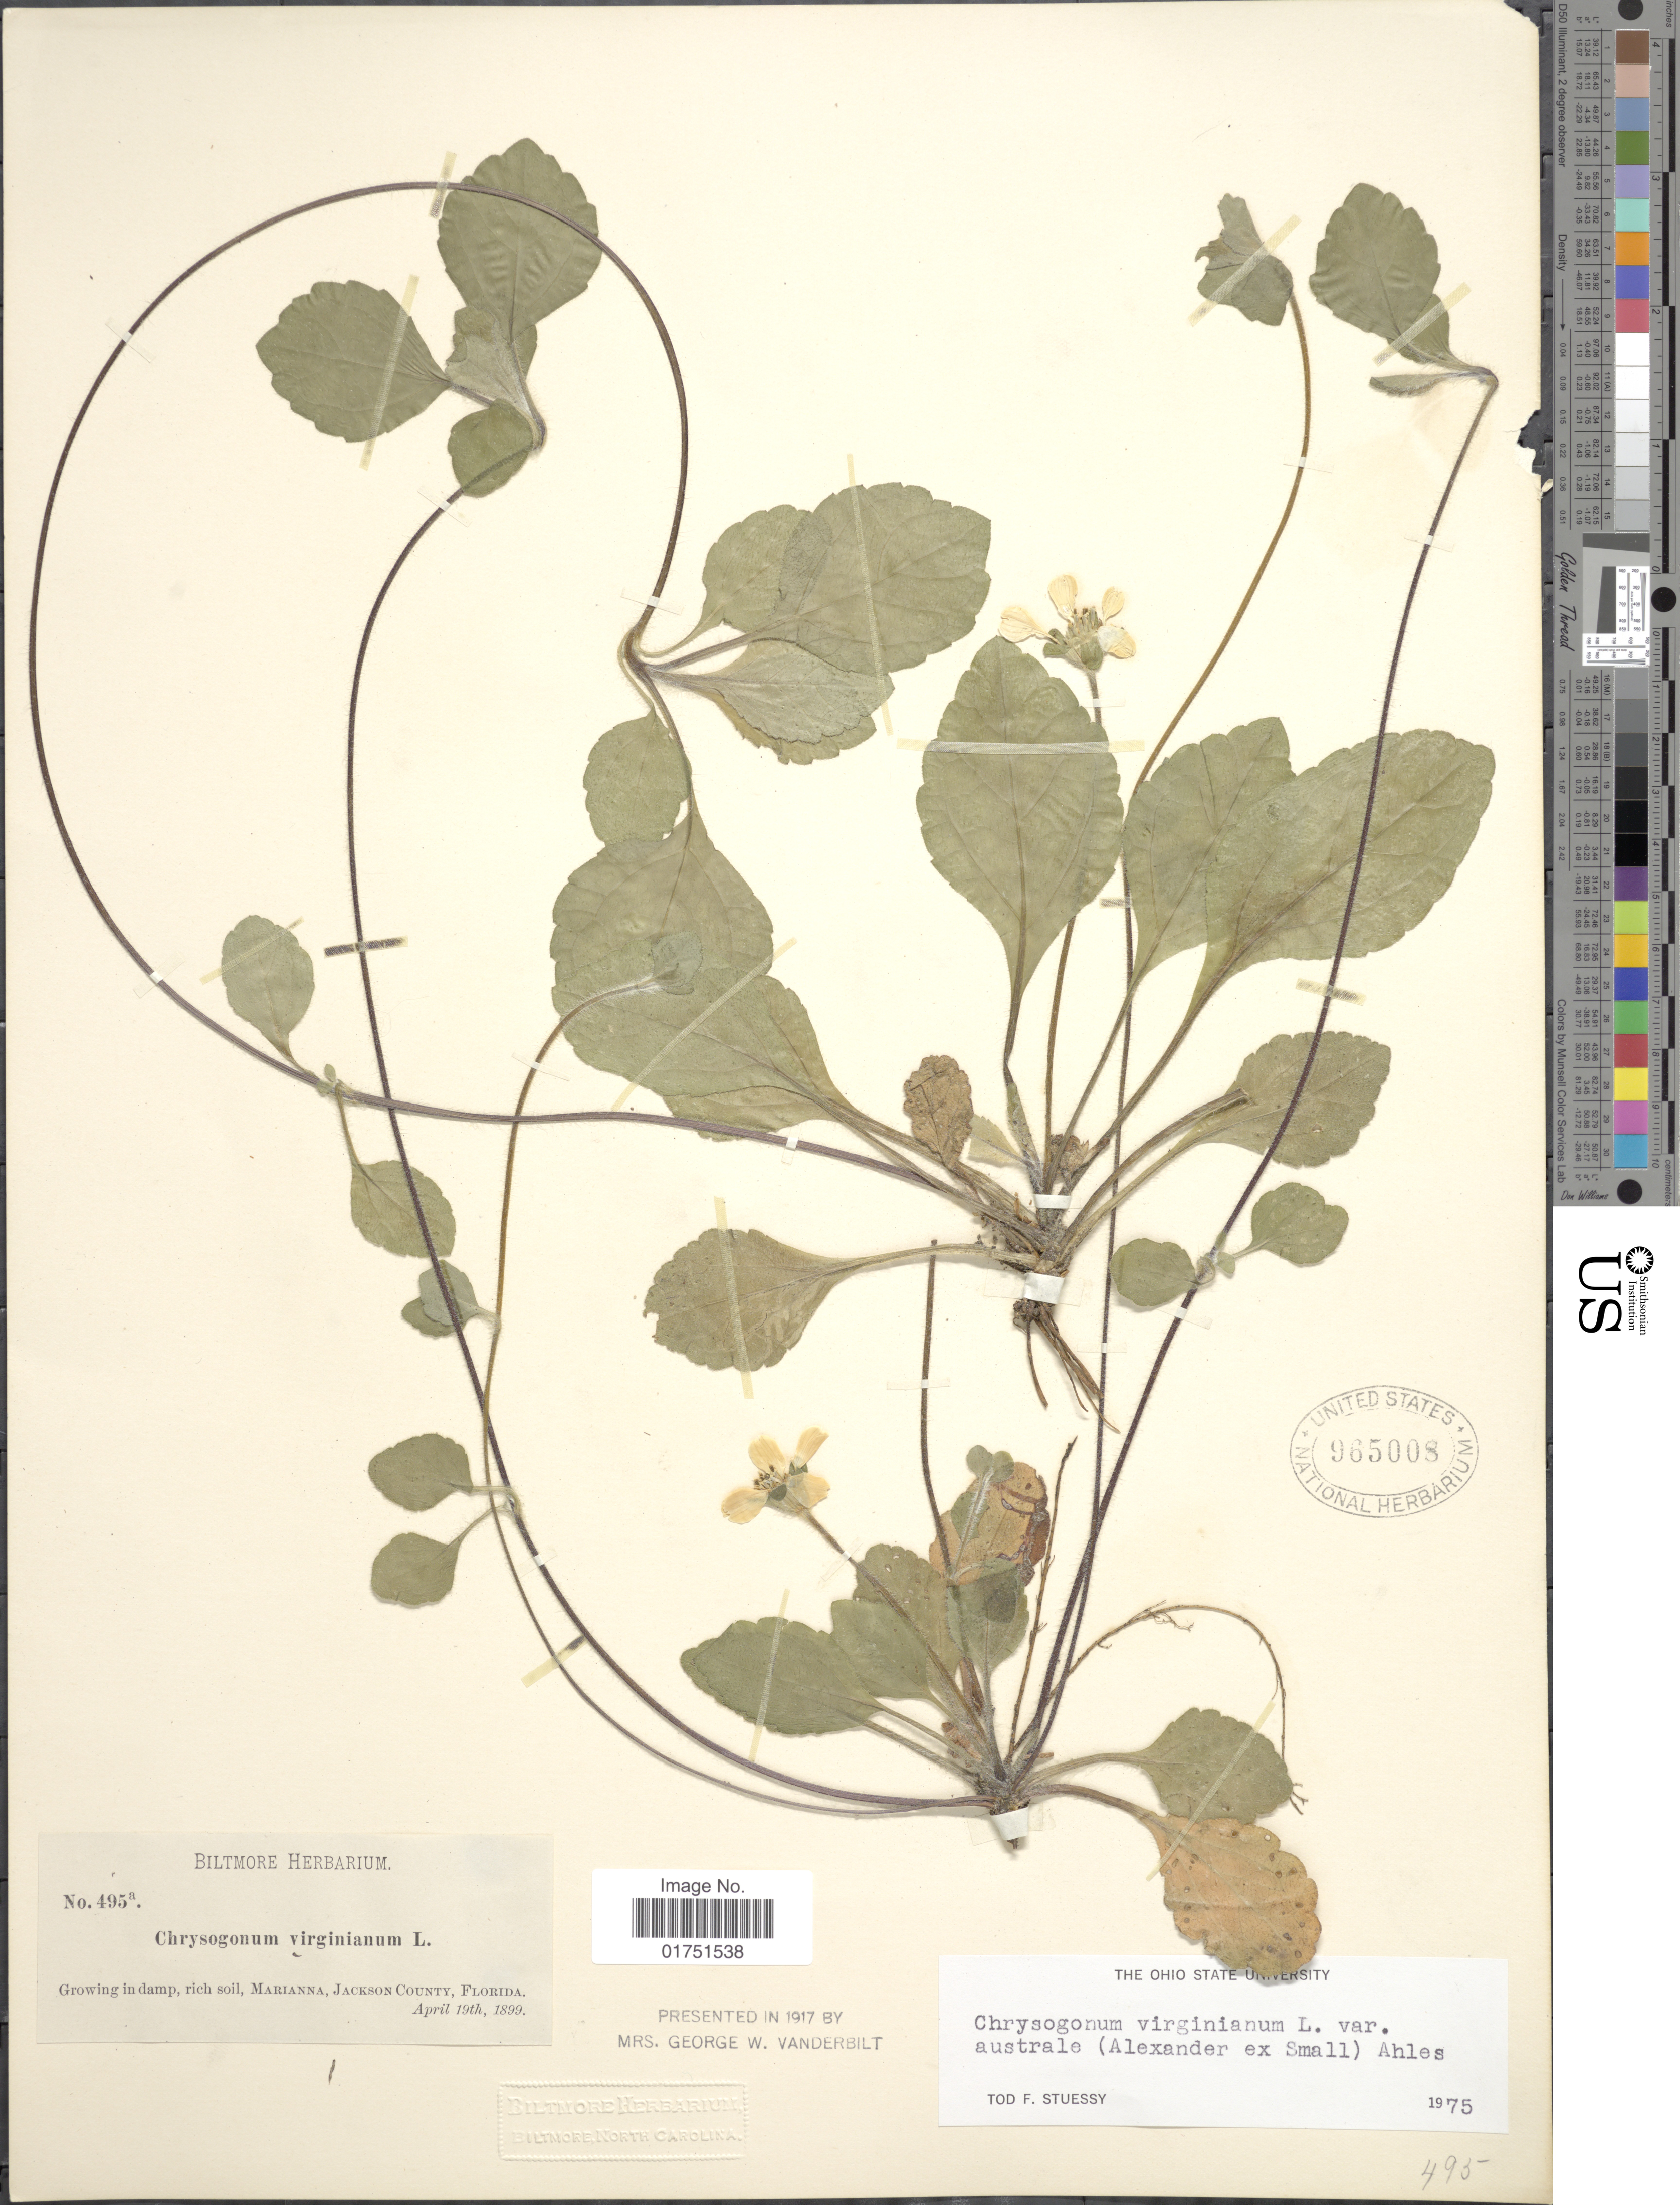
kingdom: Plantae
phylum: Tracheophyta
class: Magnoliopsida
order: Asterales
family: Asteraceae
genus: Chrysogonum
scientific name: Chrysogonum virginianum var. australe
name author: (Alexander ex Small) Ahles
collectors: ex herb. Biltmore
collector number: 495a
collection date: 1899-04-19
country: United States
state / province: Florida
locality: Growing in damp, rich soil, Marianna, Jackson County, Florida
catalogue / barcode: US 965008